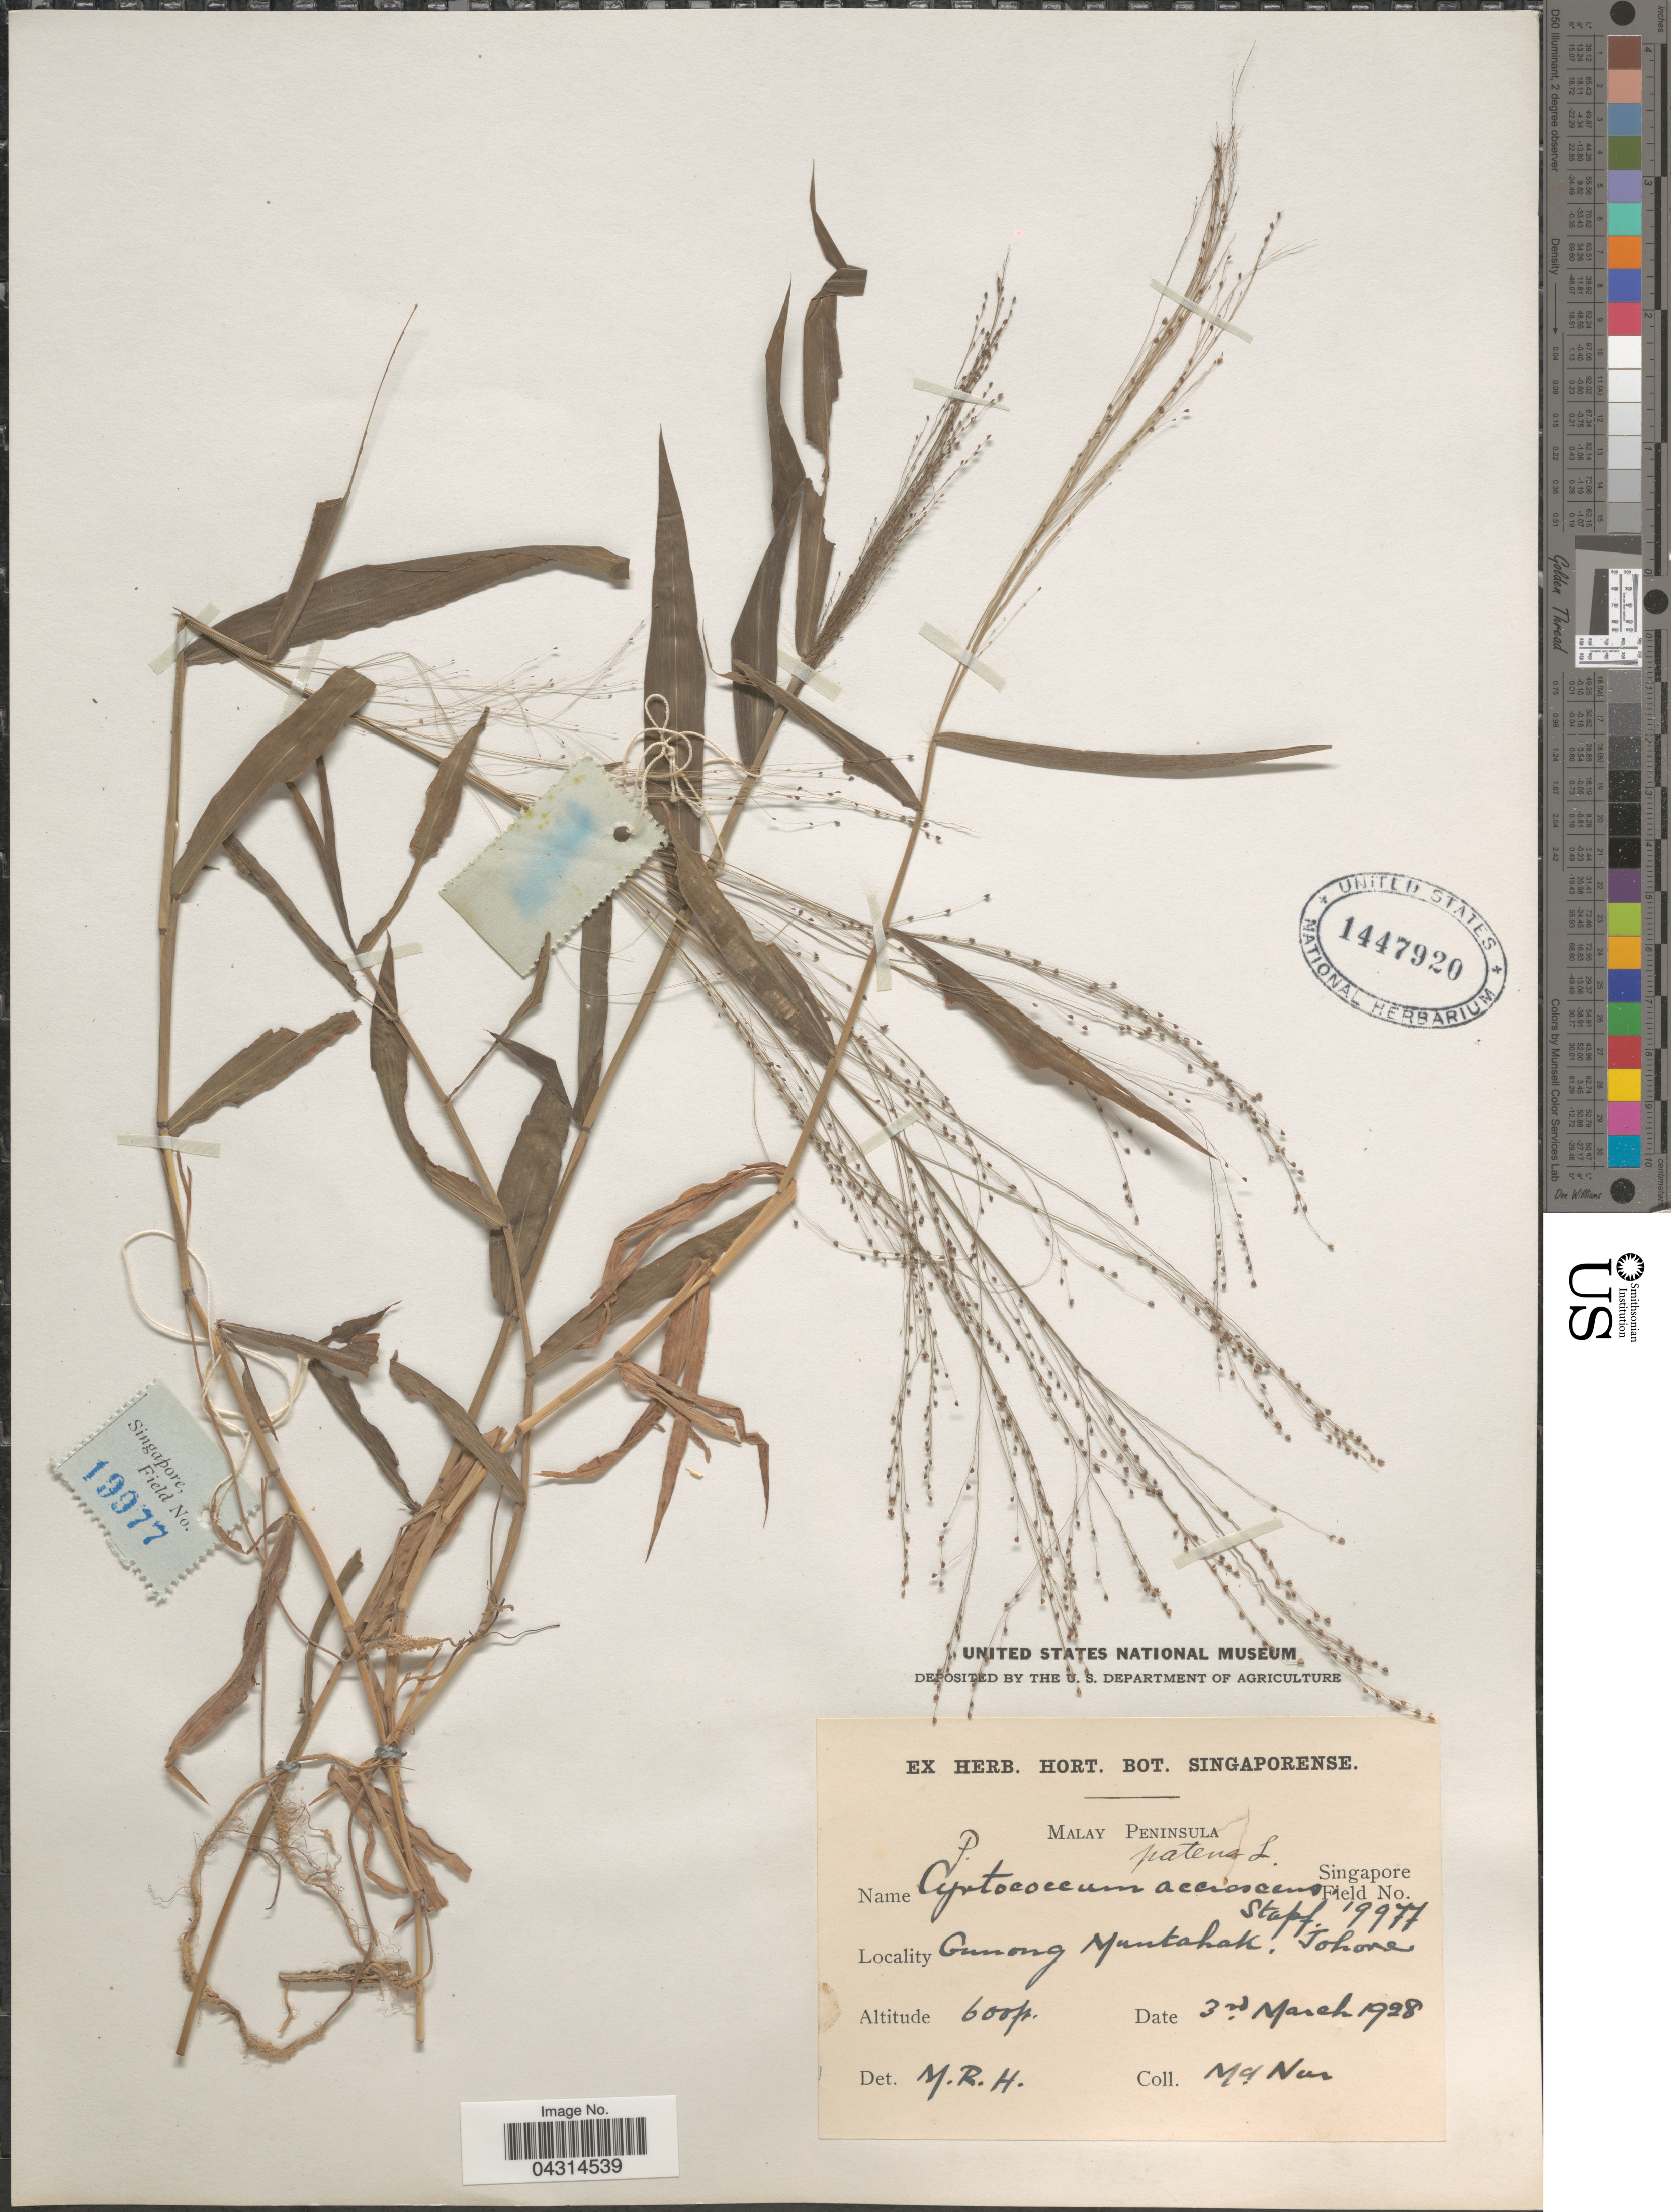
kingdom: Plantae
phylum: Tracheophyta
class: Liliopsida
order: Poales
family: Poaceae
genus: Cyrtococcum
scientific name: Cyrtococcum sp.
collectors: M. Nur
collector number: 19977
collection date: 1928-03-03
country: Malaysia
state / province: Johor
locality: Malay Peninsula. Gunong Muntahak, Johore.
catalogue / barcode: US 1447920